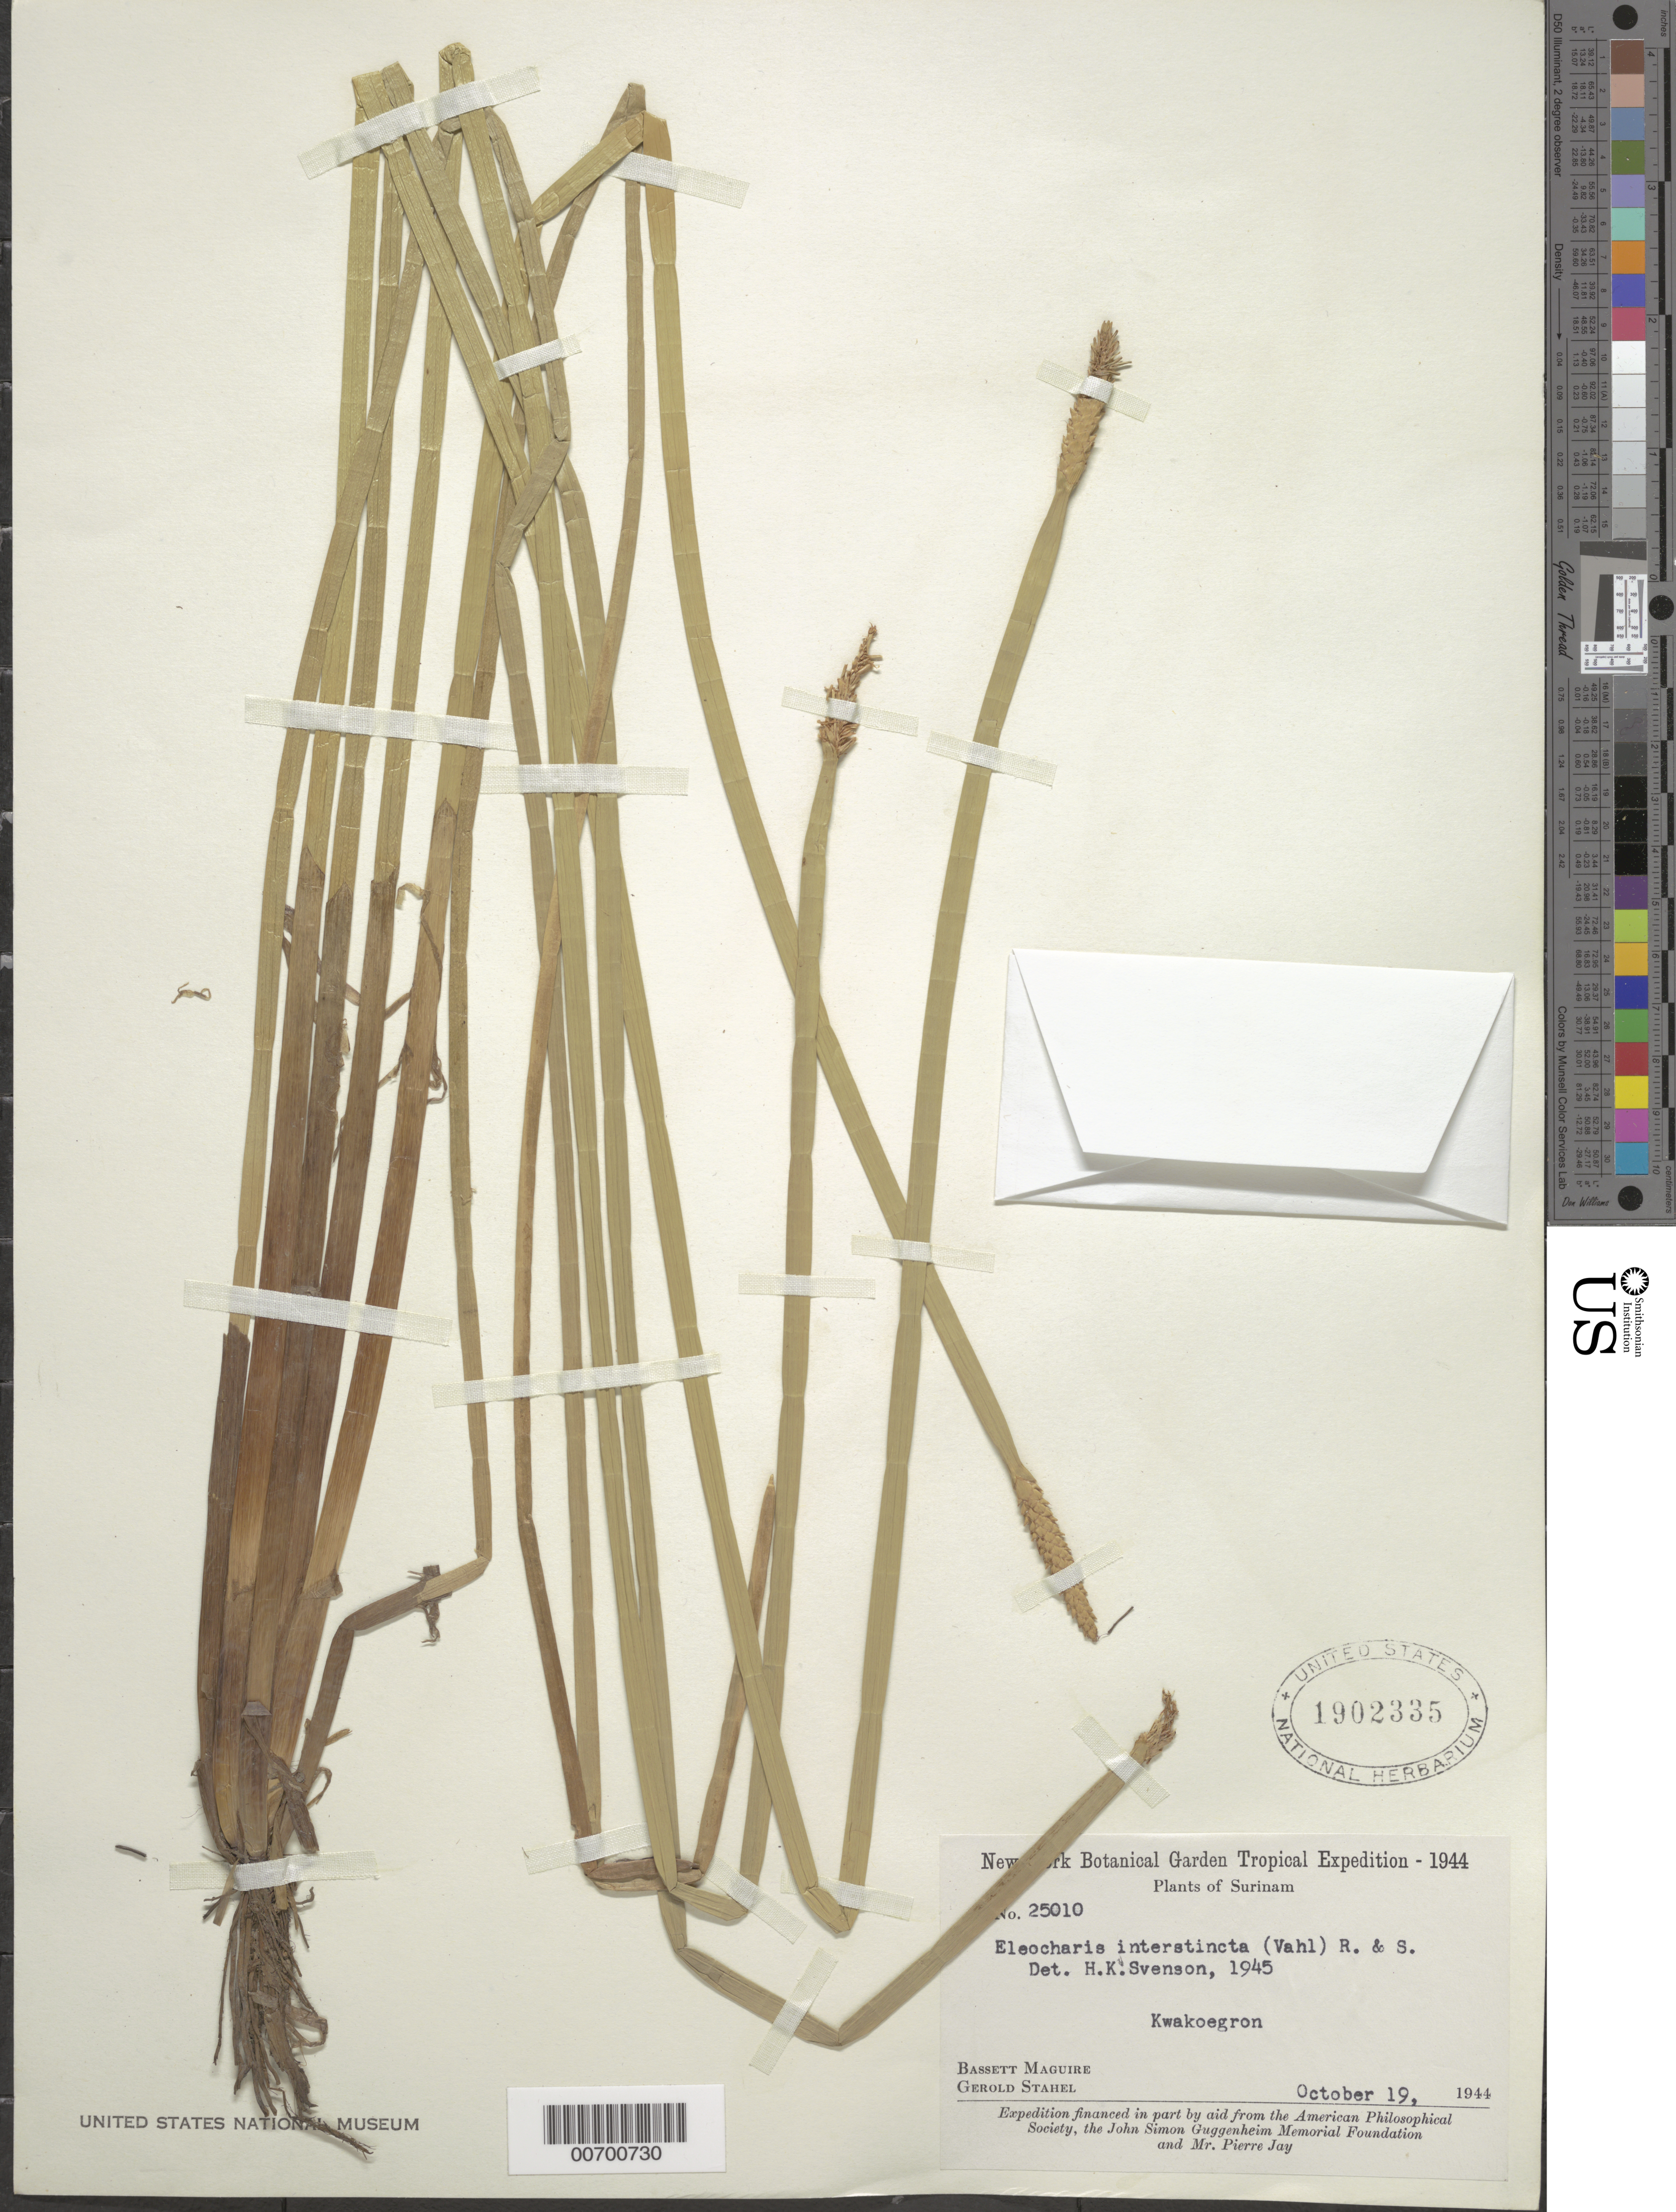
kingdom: Plantae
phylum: Tracheophyta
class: Liliopsida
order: Poales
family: Cyperaceae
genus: Eleocharis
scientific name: Eleocharis interstincta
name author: (Vahl) Roem. & Schult.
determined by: Svenson, Henry K.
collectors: B. Maguire & G. Stahel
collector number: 25010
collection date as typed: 19-Oct-44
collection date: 1944-10-19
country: Suriname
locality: Saramacca River, Kwakoegron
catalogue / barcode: US 1902335